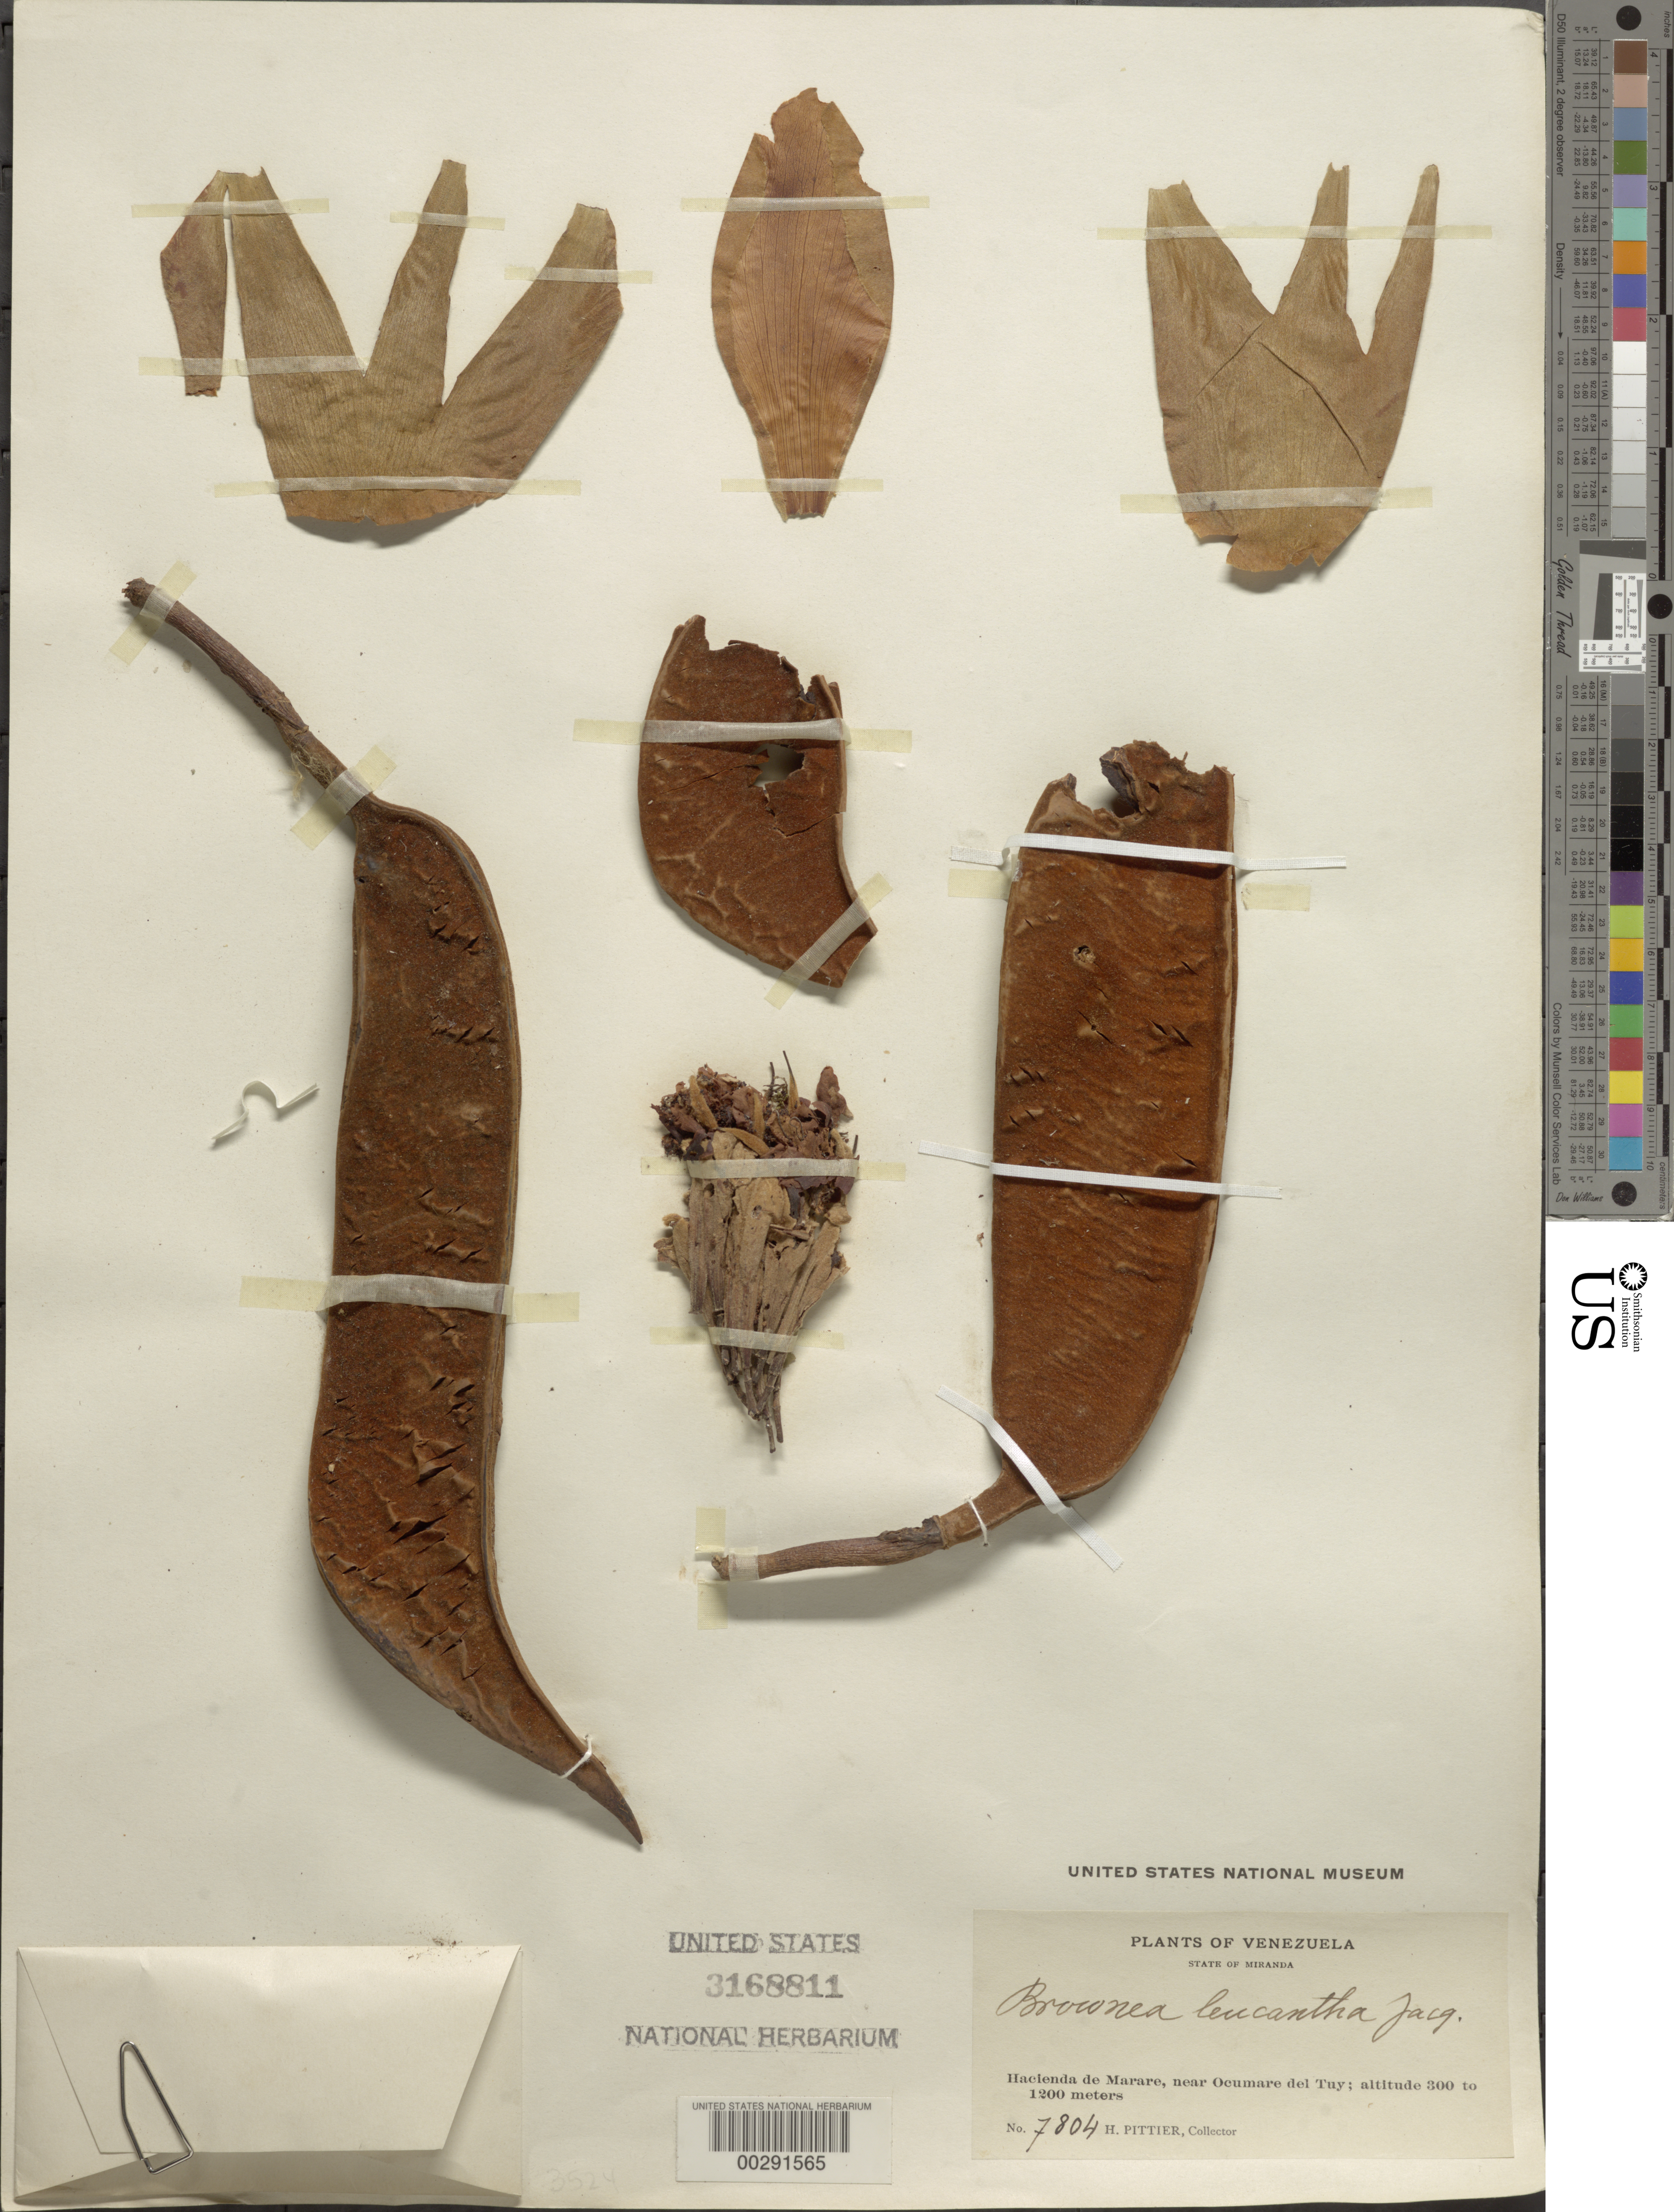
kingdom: Plantae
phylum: Tracheophyta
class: Magnoliopsida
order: Fabales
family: Fabaceae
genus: Brownea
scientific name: Brownea leucantha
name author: Jacq.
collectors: H. F. Pittier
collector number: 7804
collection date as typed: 01 May 1918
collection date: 1918-05-01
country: Venezuela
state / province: Miranda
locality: Hacienda de marare, near ocumare del tuy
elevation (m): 300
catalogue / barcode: US 3168811